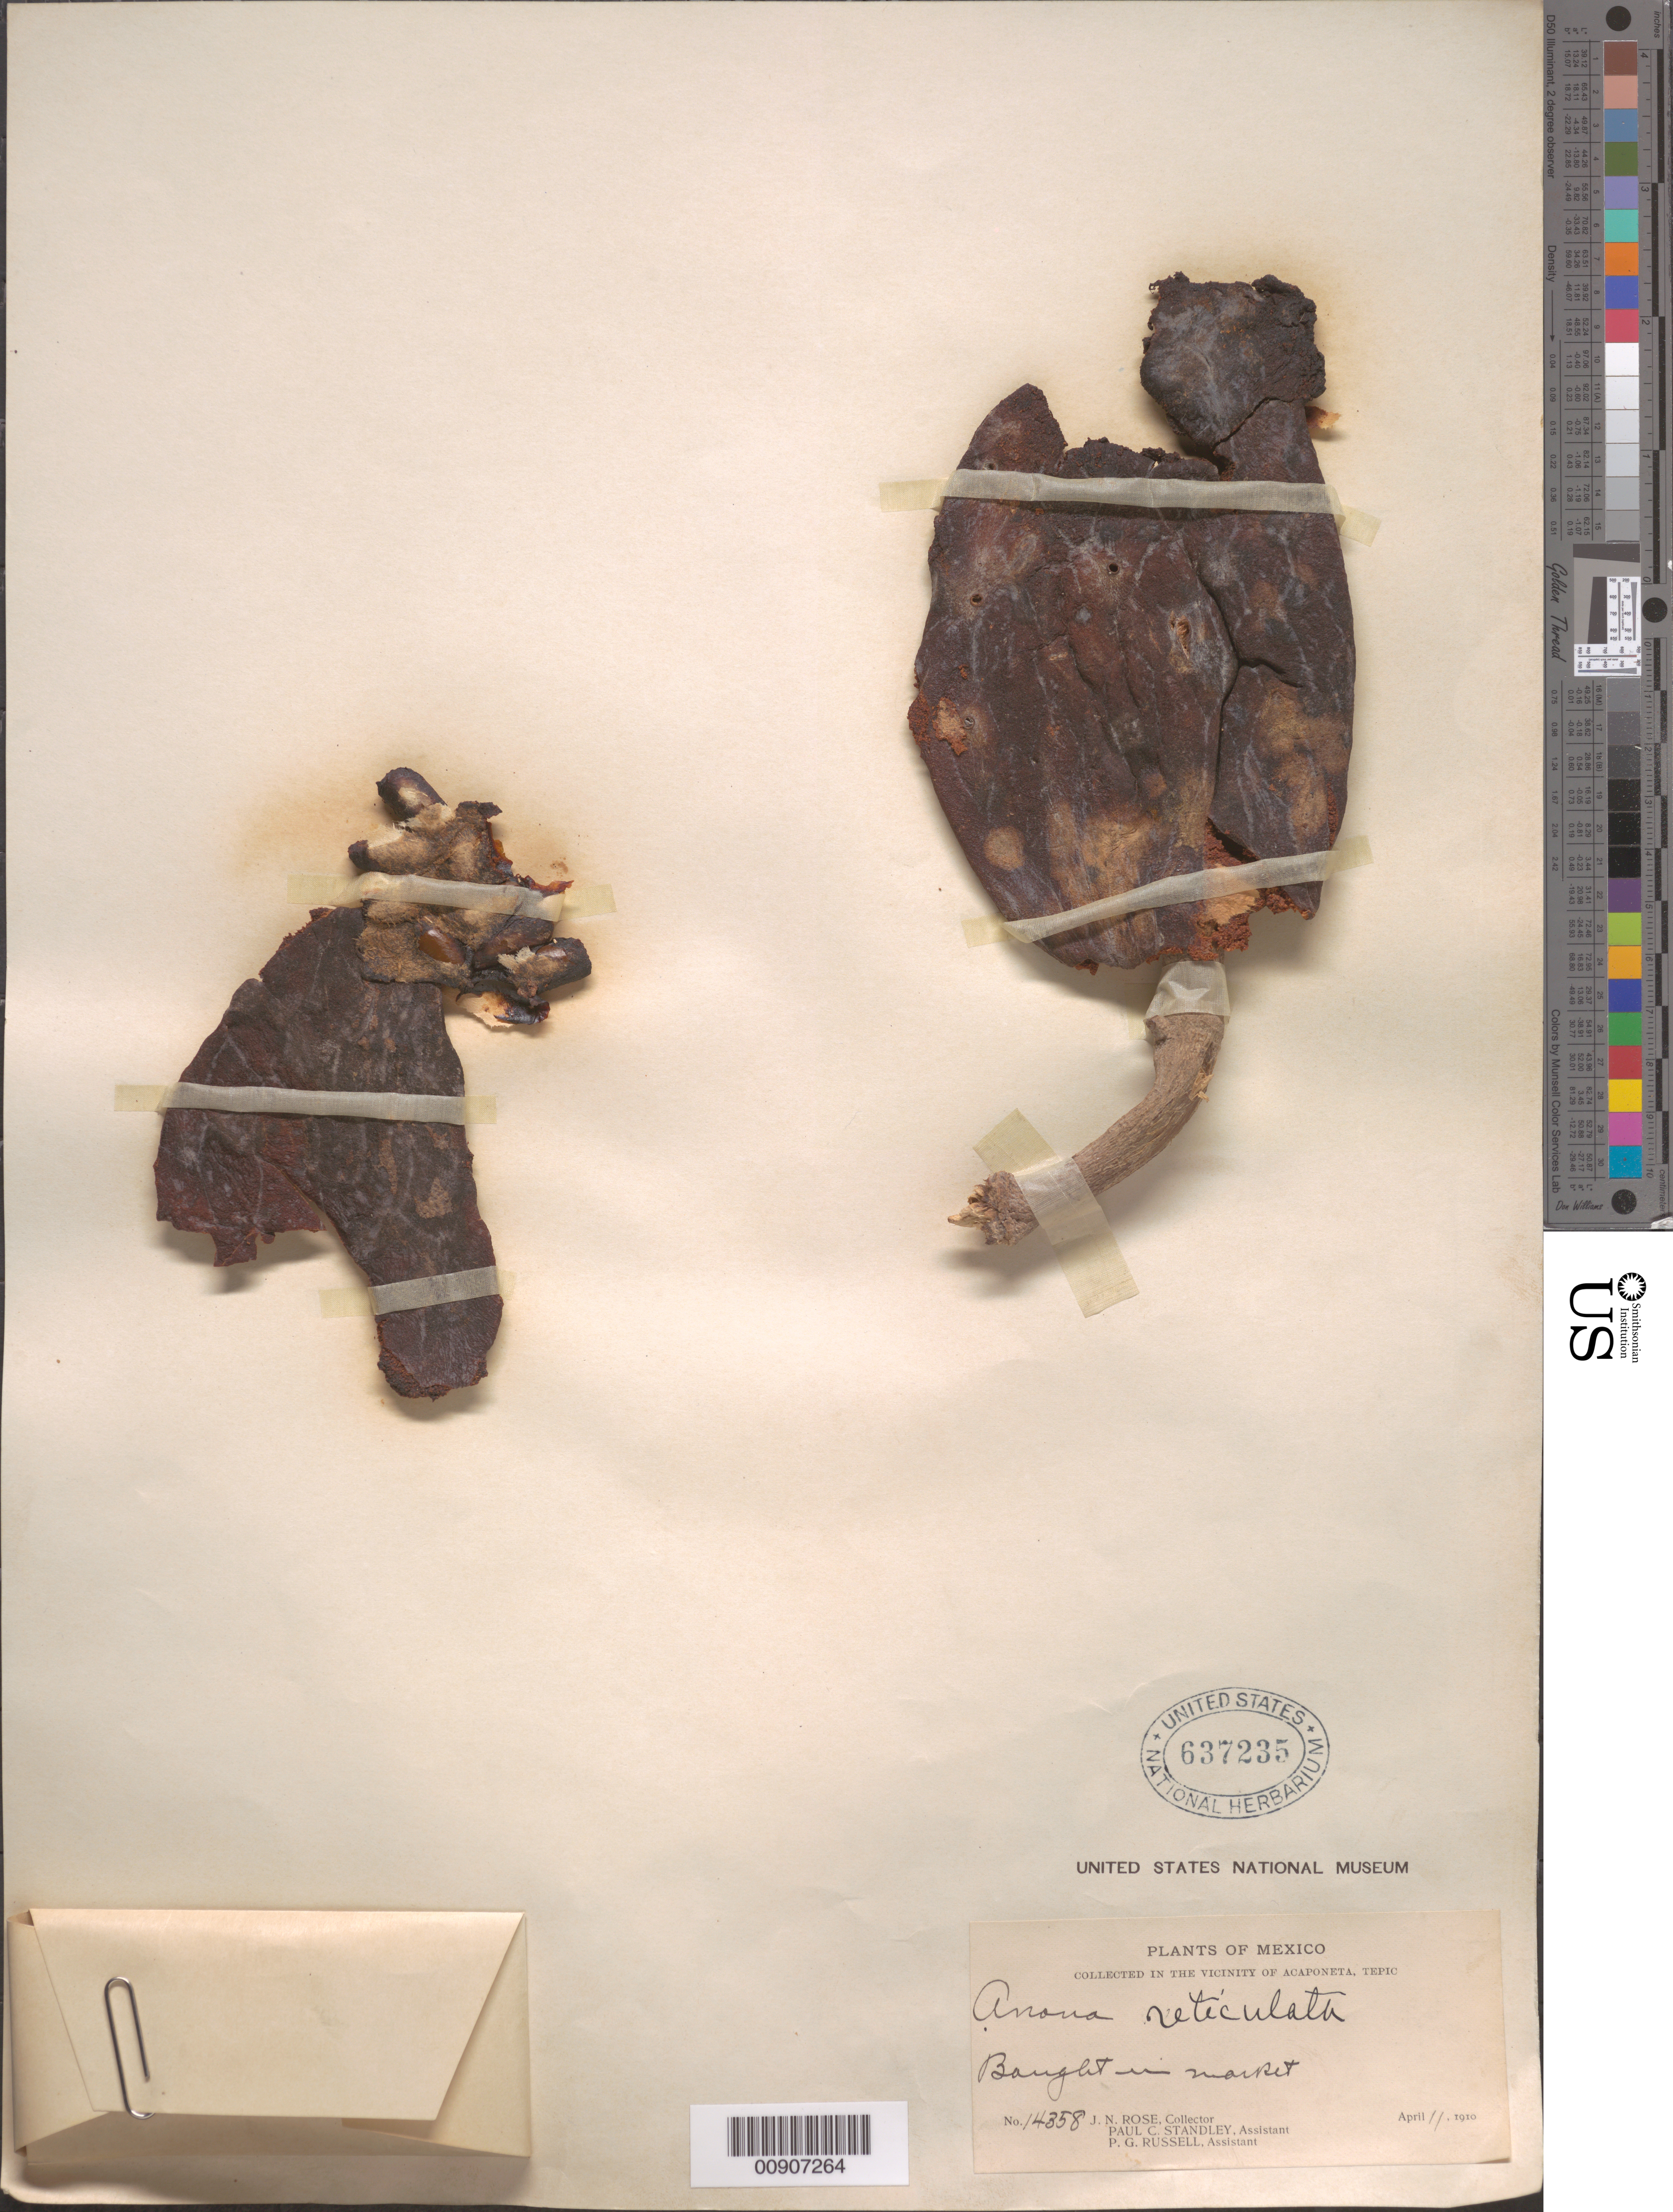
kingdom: Plantae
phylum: Tracheophyta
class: Magnoliopsida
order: Magnoliales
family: Annonaceae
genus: Annona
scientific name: Annona reticulata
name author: L.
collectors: J. N. Rose, P. C. Standley & P. G. Russell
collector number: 14358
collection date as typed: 11 Apr 1910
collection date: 1910-04-11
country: Mexico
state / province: Nayarit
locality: Vicinity of Acaponeta, Tepic.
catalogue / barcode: US 637235